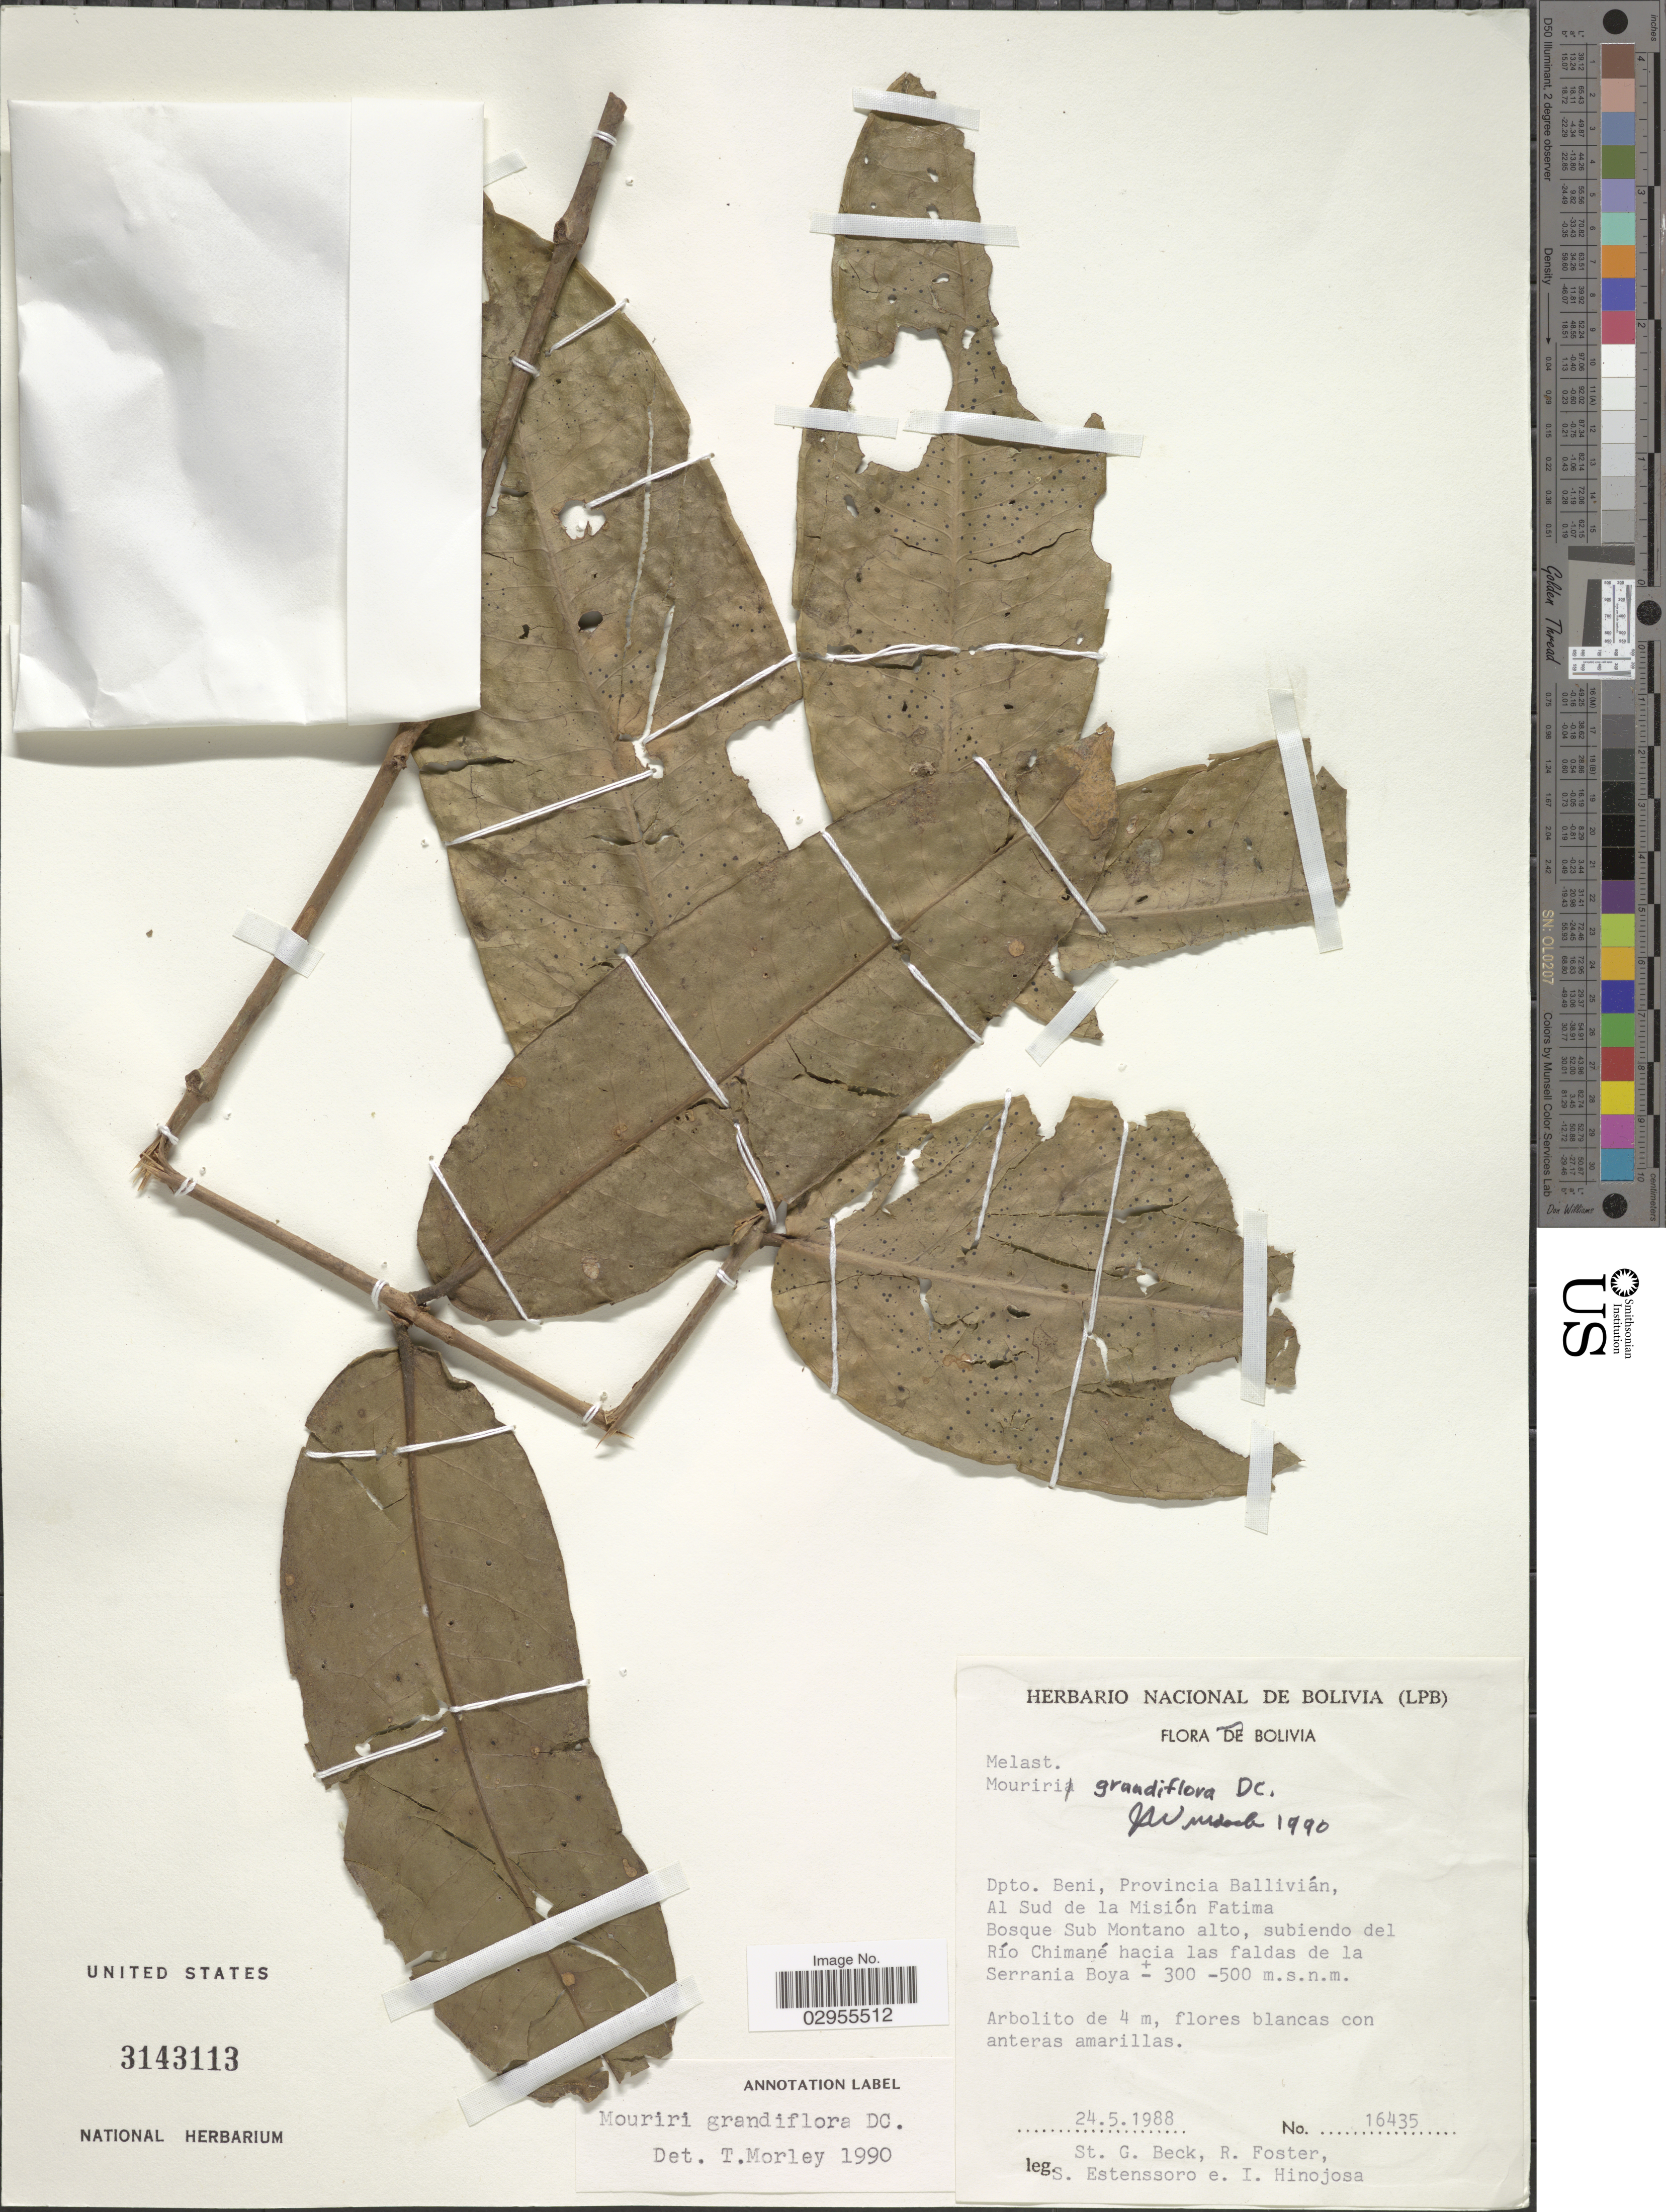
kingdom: Plantae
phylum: Tracheophyta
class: Magnoliopsida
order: Myrtales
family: Melastomataceae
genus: Mouriri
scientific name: Mouriri grandiflora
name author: DC.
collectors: S. G. Beck, R. Foster, S. Estenssoro & I. Hinojosa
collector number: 16435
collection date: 1988-05-24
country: Bolivia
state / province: Beni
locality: Dpto. Beni, Provincia Ballivián, Al Sud de la Misión Fatima. Bosque Sub Montano alto, subiendo del Río Chimané hacia las faldas de la Serrania Boya.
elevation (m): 300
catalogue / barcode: US 3143113